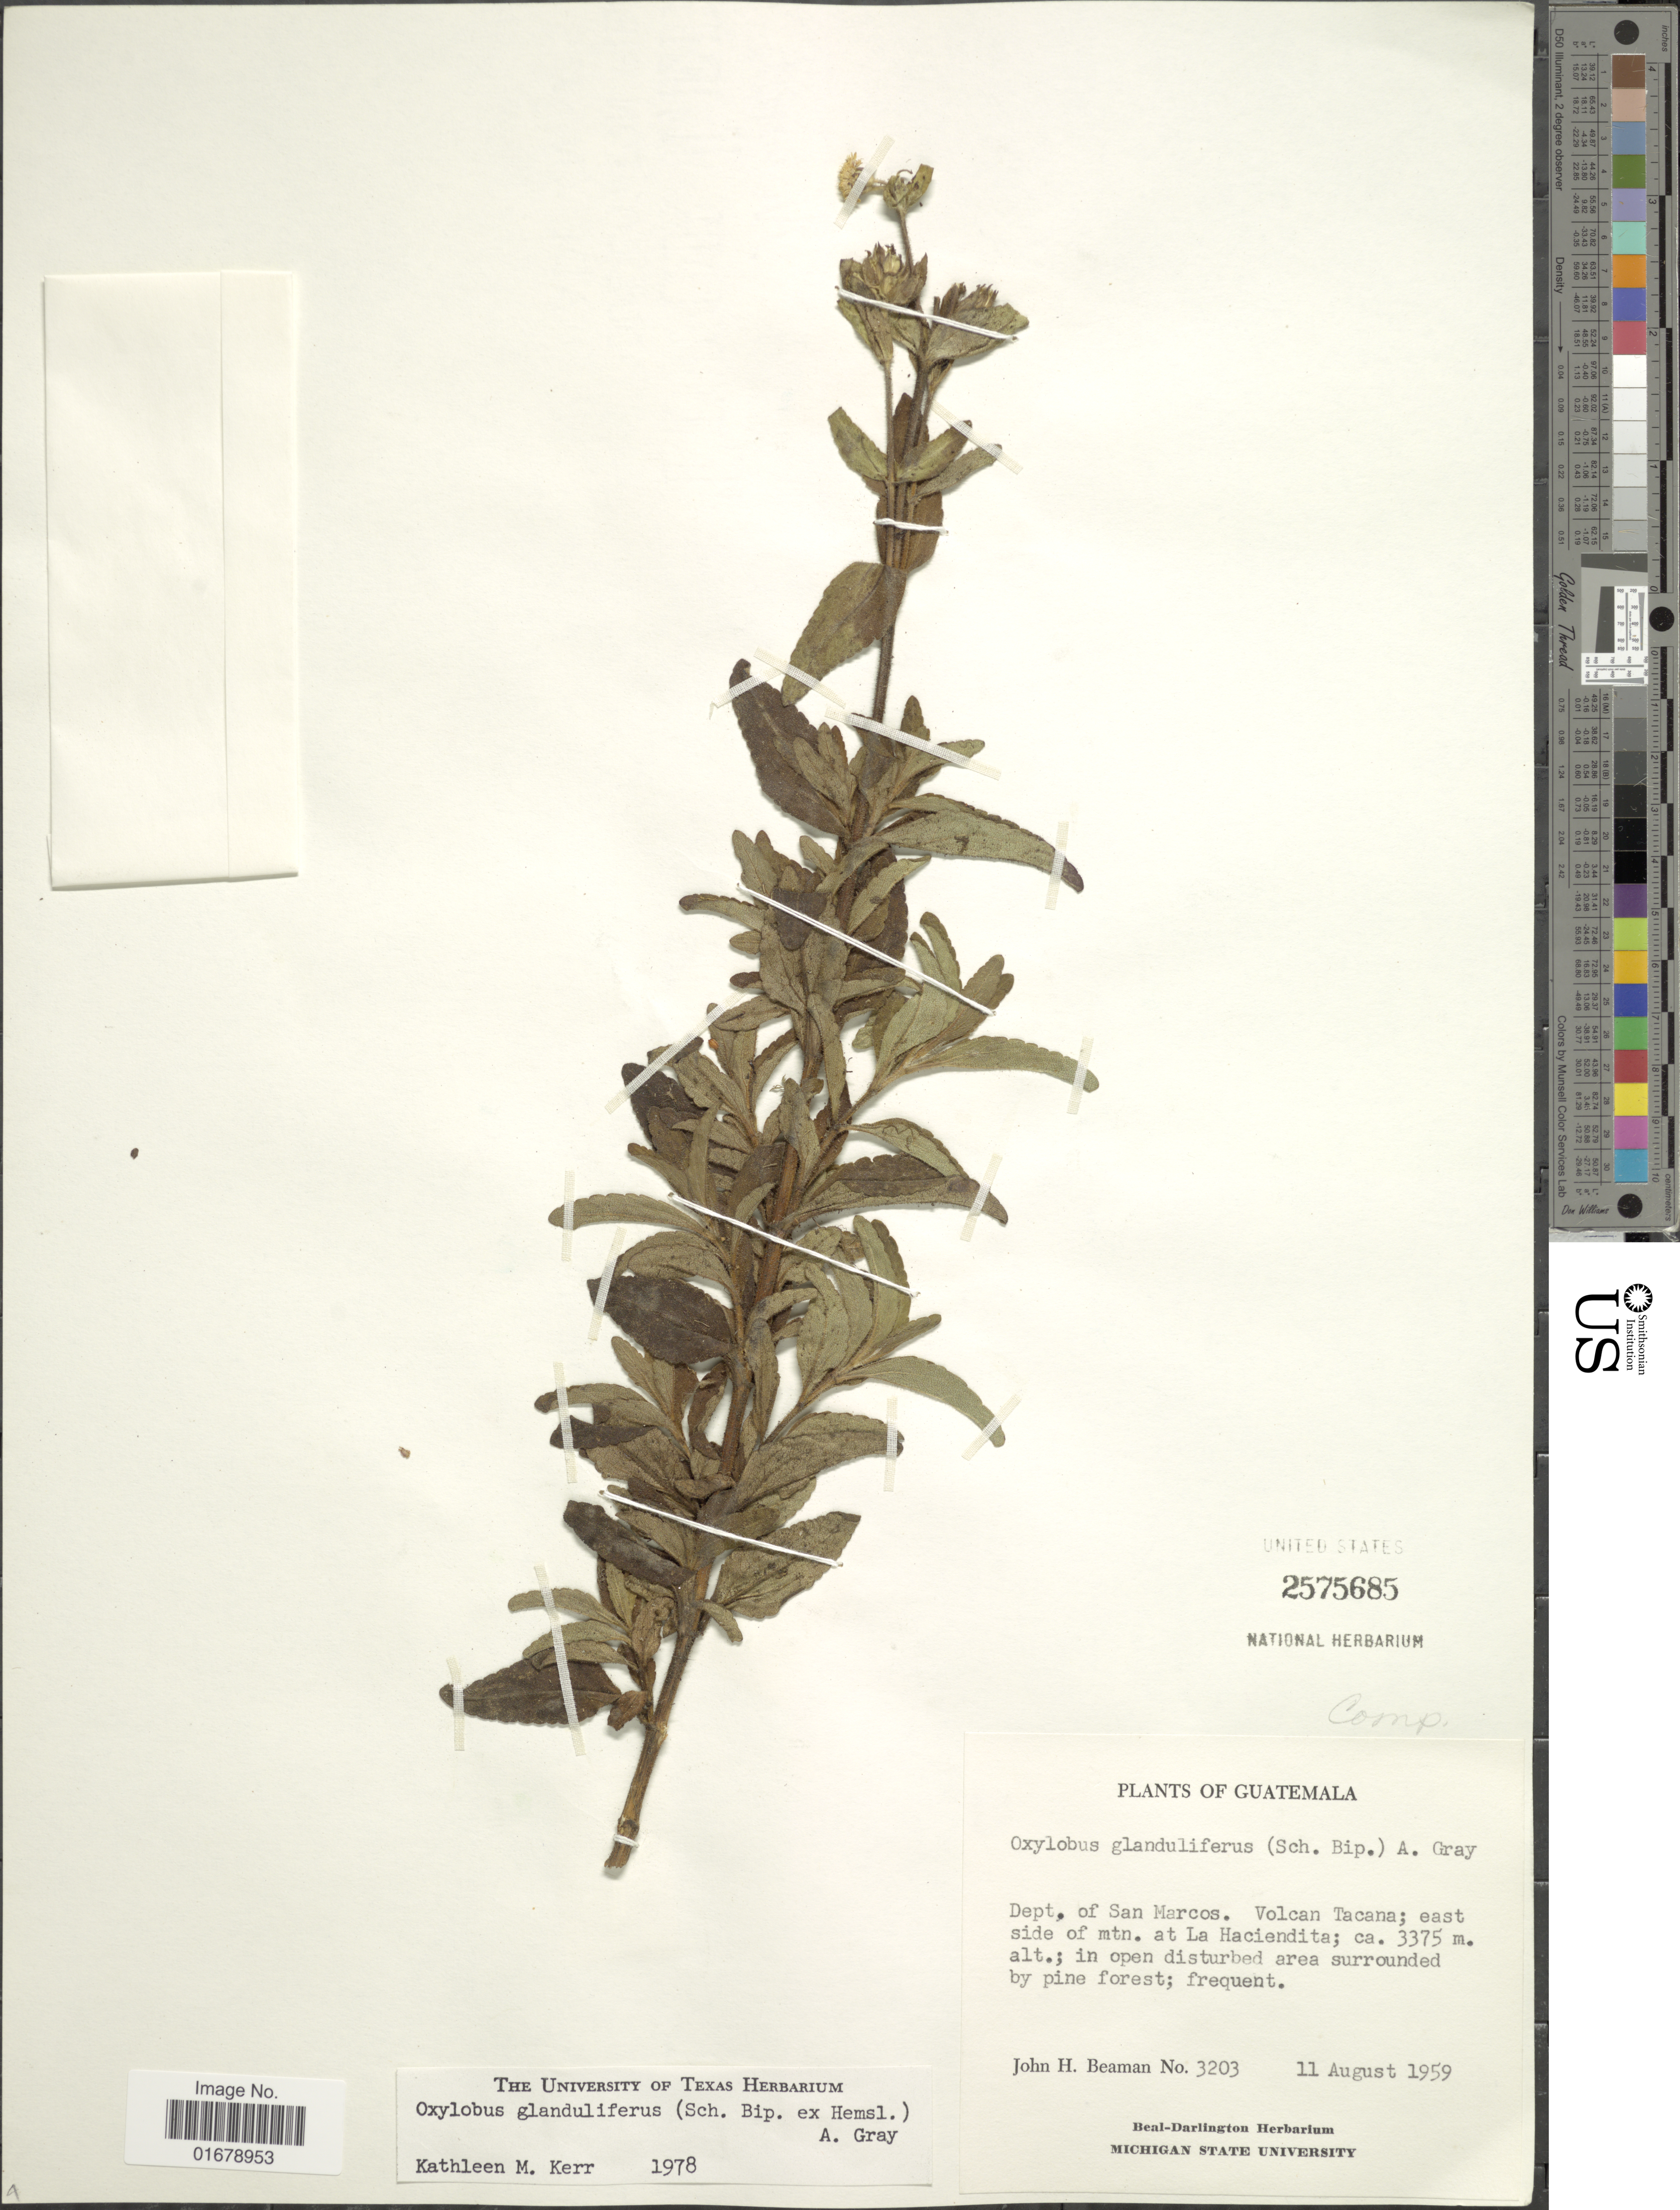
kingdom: Plantae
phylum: Tracheophyta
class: Magnoliopsida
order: Asterales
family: Asteraceae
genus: Oxylobus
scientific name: Oxylobus glanduliferus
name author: (Sch. Bip.) A. Gray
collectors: J. H. Beaman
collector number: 3203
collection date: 1959-08-11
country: Guatemala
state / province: San Marcos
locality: Guatemala. Dept. of San Marcos. Volcan Tacana; east side of mtn. at La Haciendita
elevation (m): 3375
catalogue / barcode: US 2575685